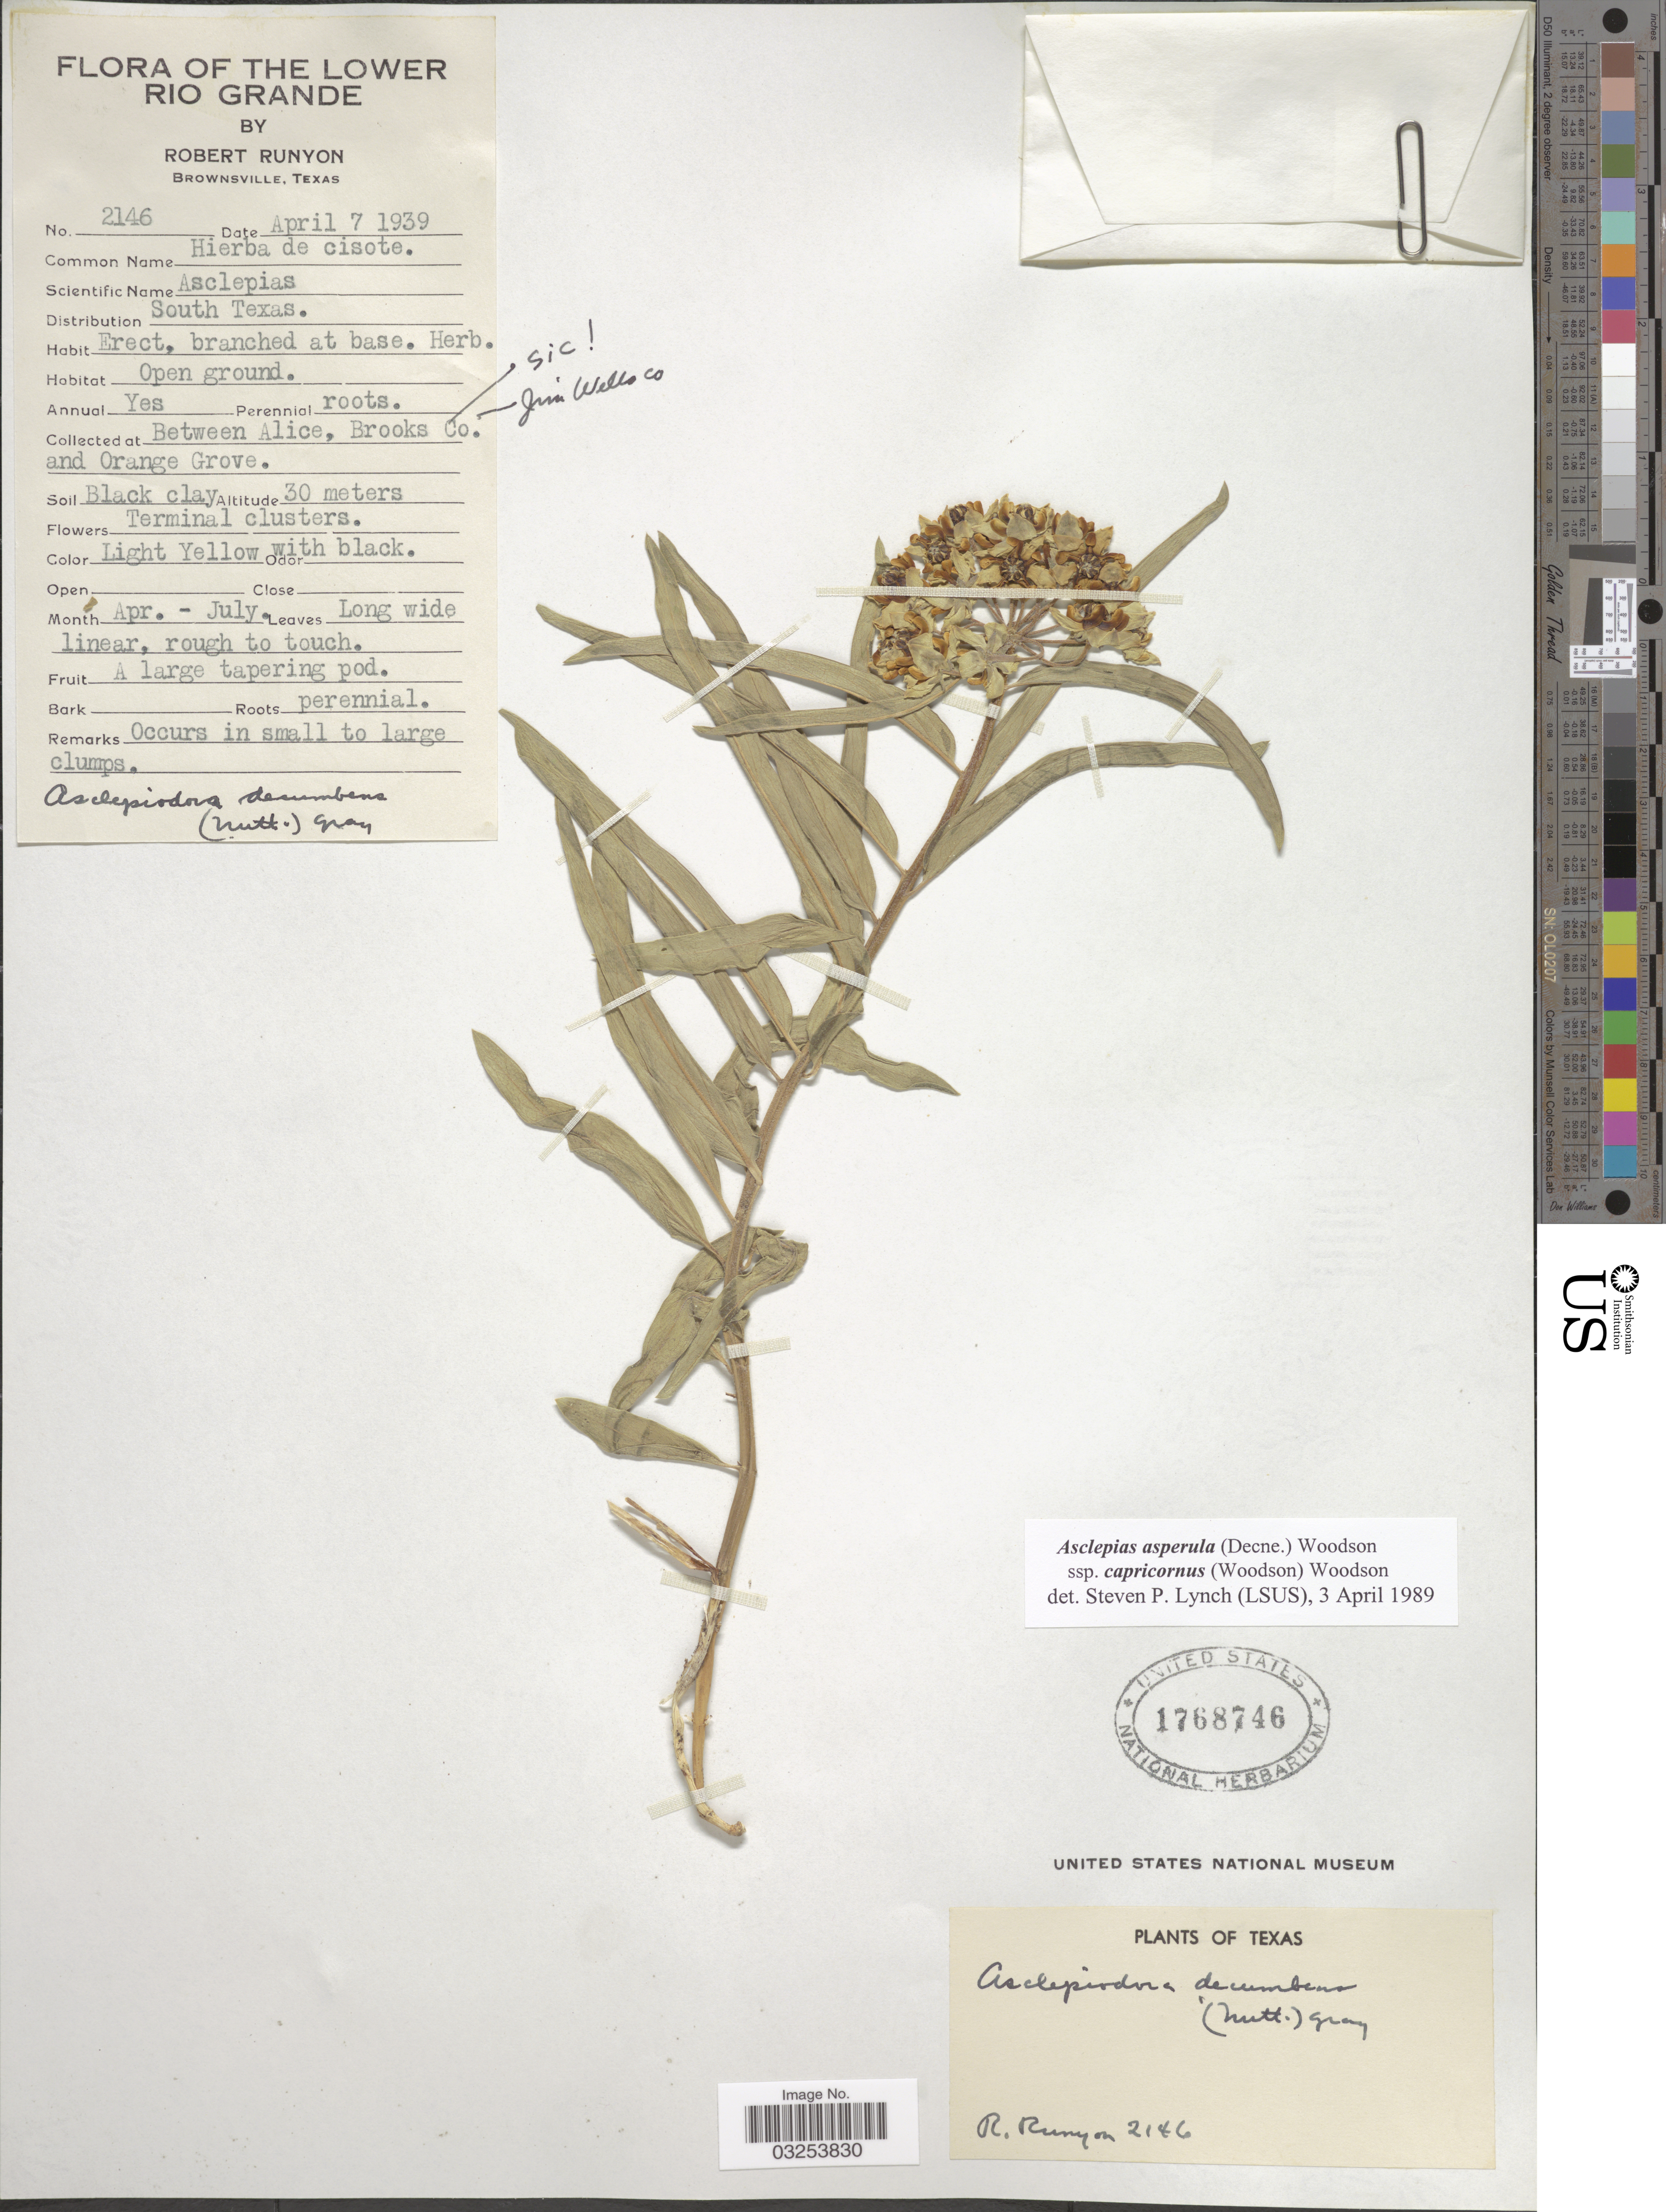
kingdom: Plantae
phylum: Tracheophyta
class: Magnoliopsida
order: Gentianales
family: Apocynaceae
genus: Asclepias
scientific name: Asclepias asperula subsp. capricornus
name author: Woodson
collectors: R. Runyon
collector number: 2146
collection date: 1939-04-07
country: United States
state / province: Texas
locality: The Lower Rio Grande. Between Alice, Brooks Co. and Orange Grove. Jim Wells Co.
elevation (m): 30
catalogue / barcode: US 1768746